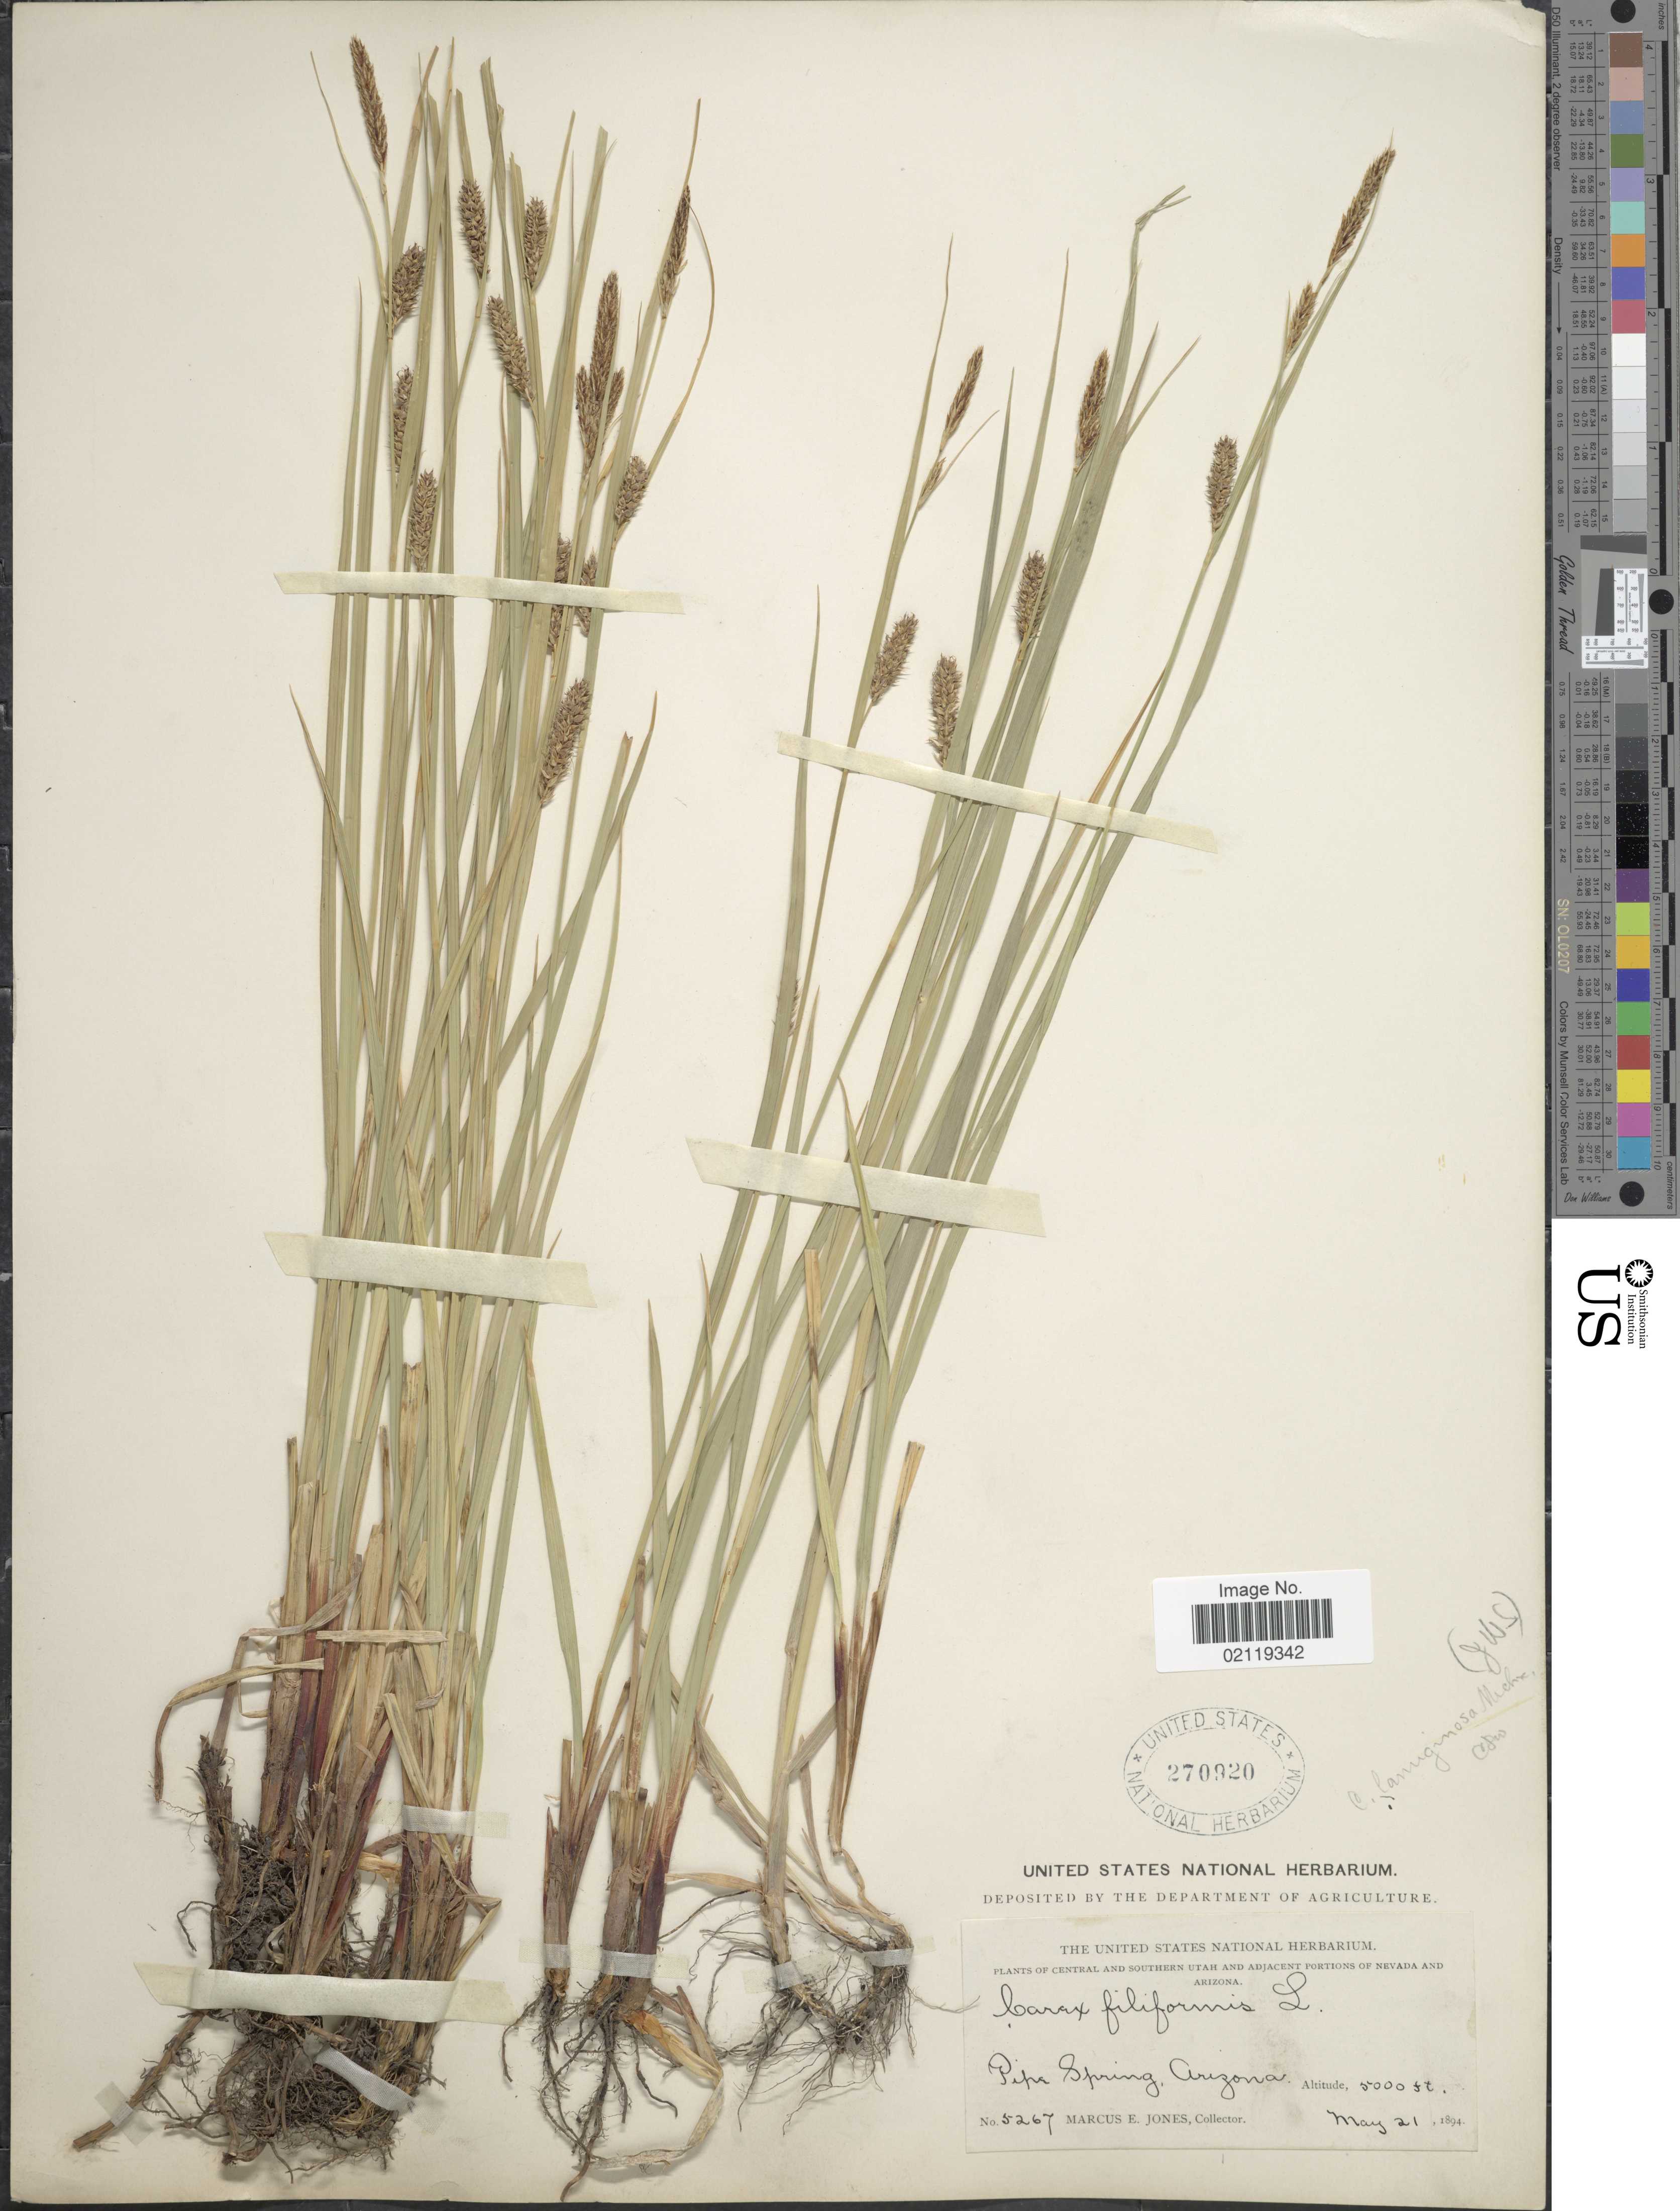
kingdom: Plantae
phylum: Tracheophyta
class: Liliopsida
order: Poales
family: Cyperaceae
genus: Carex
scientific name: Carex pellita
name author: Muhl. ex Willd.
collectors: M. E. Jones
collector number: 5267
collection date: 1894-05-21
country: United States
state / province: Arizona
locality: Pipe Spring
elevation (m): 1524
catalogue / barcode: US 270920